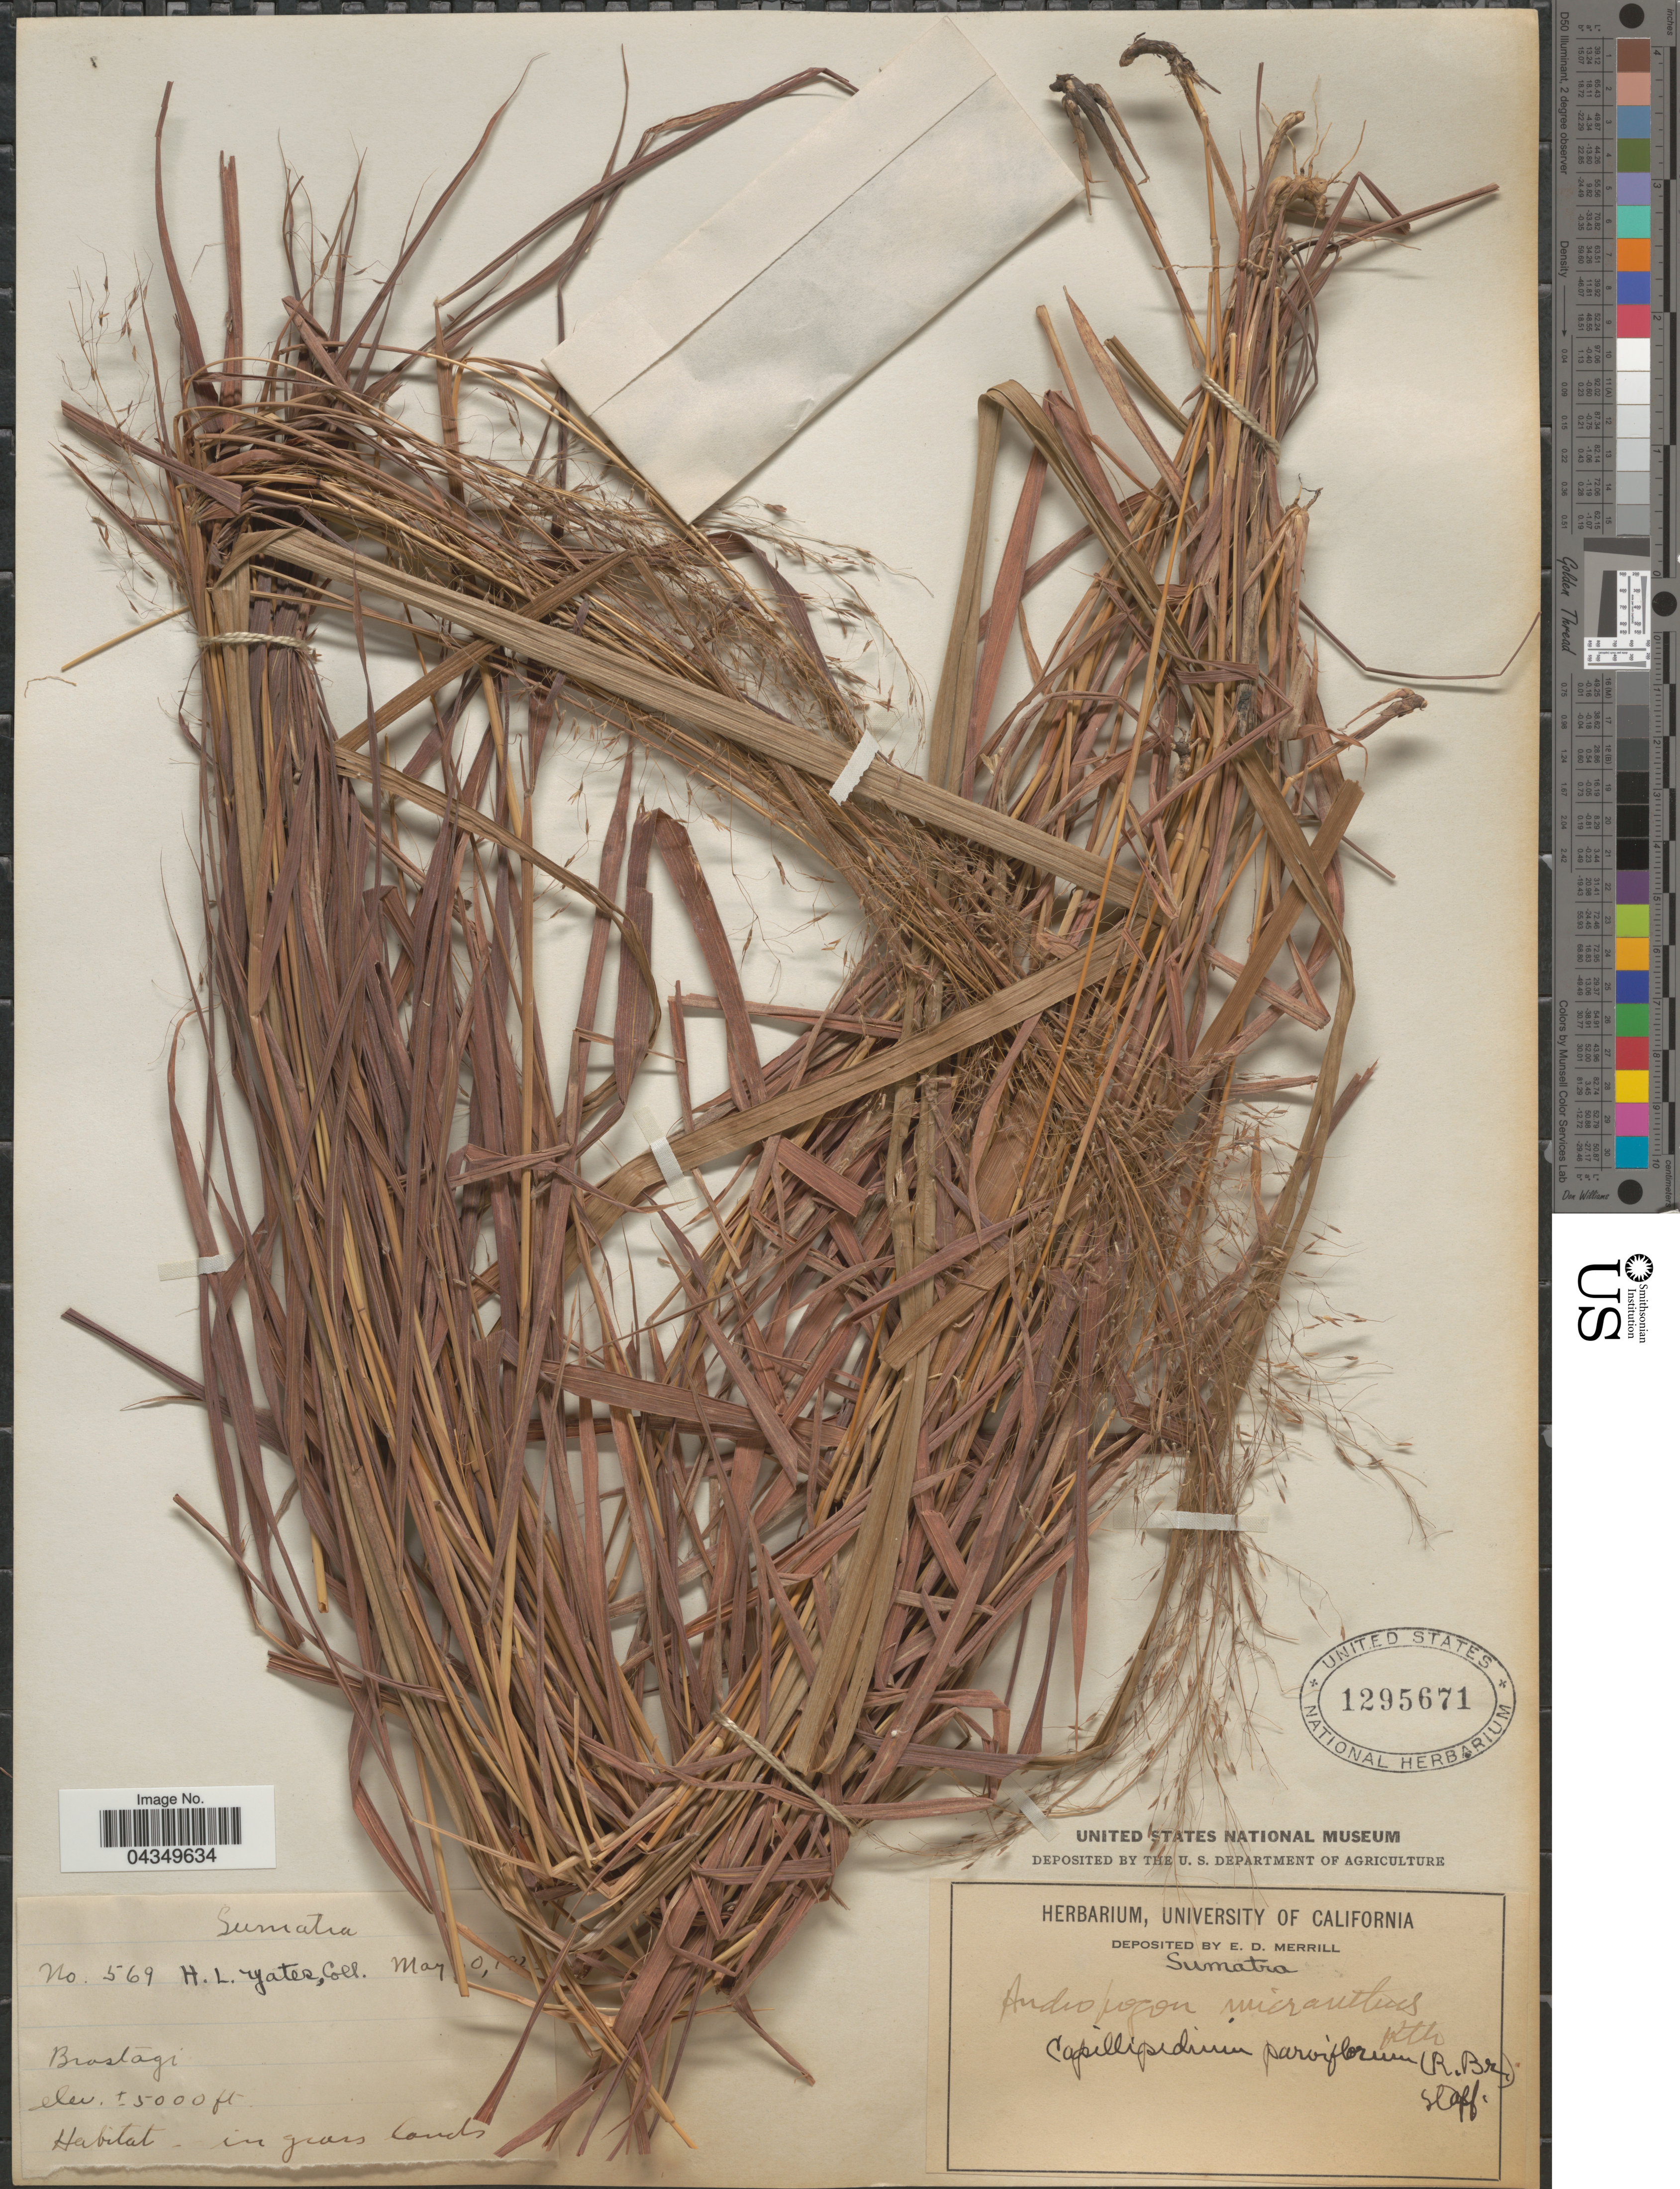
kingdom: Plantae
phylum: Tracheophyta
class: Liliopsida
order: Poales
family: Poaceae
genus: Capillipedium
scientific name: Capillipedium parviflorum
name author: (R. Br.) Stapf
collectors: H. Yates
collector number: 569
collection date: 1921-05-10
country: Indonesia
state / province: Sumatra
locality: Brastagi.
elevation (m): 1524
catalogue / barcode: US 1295671